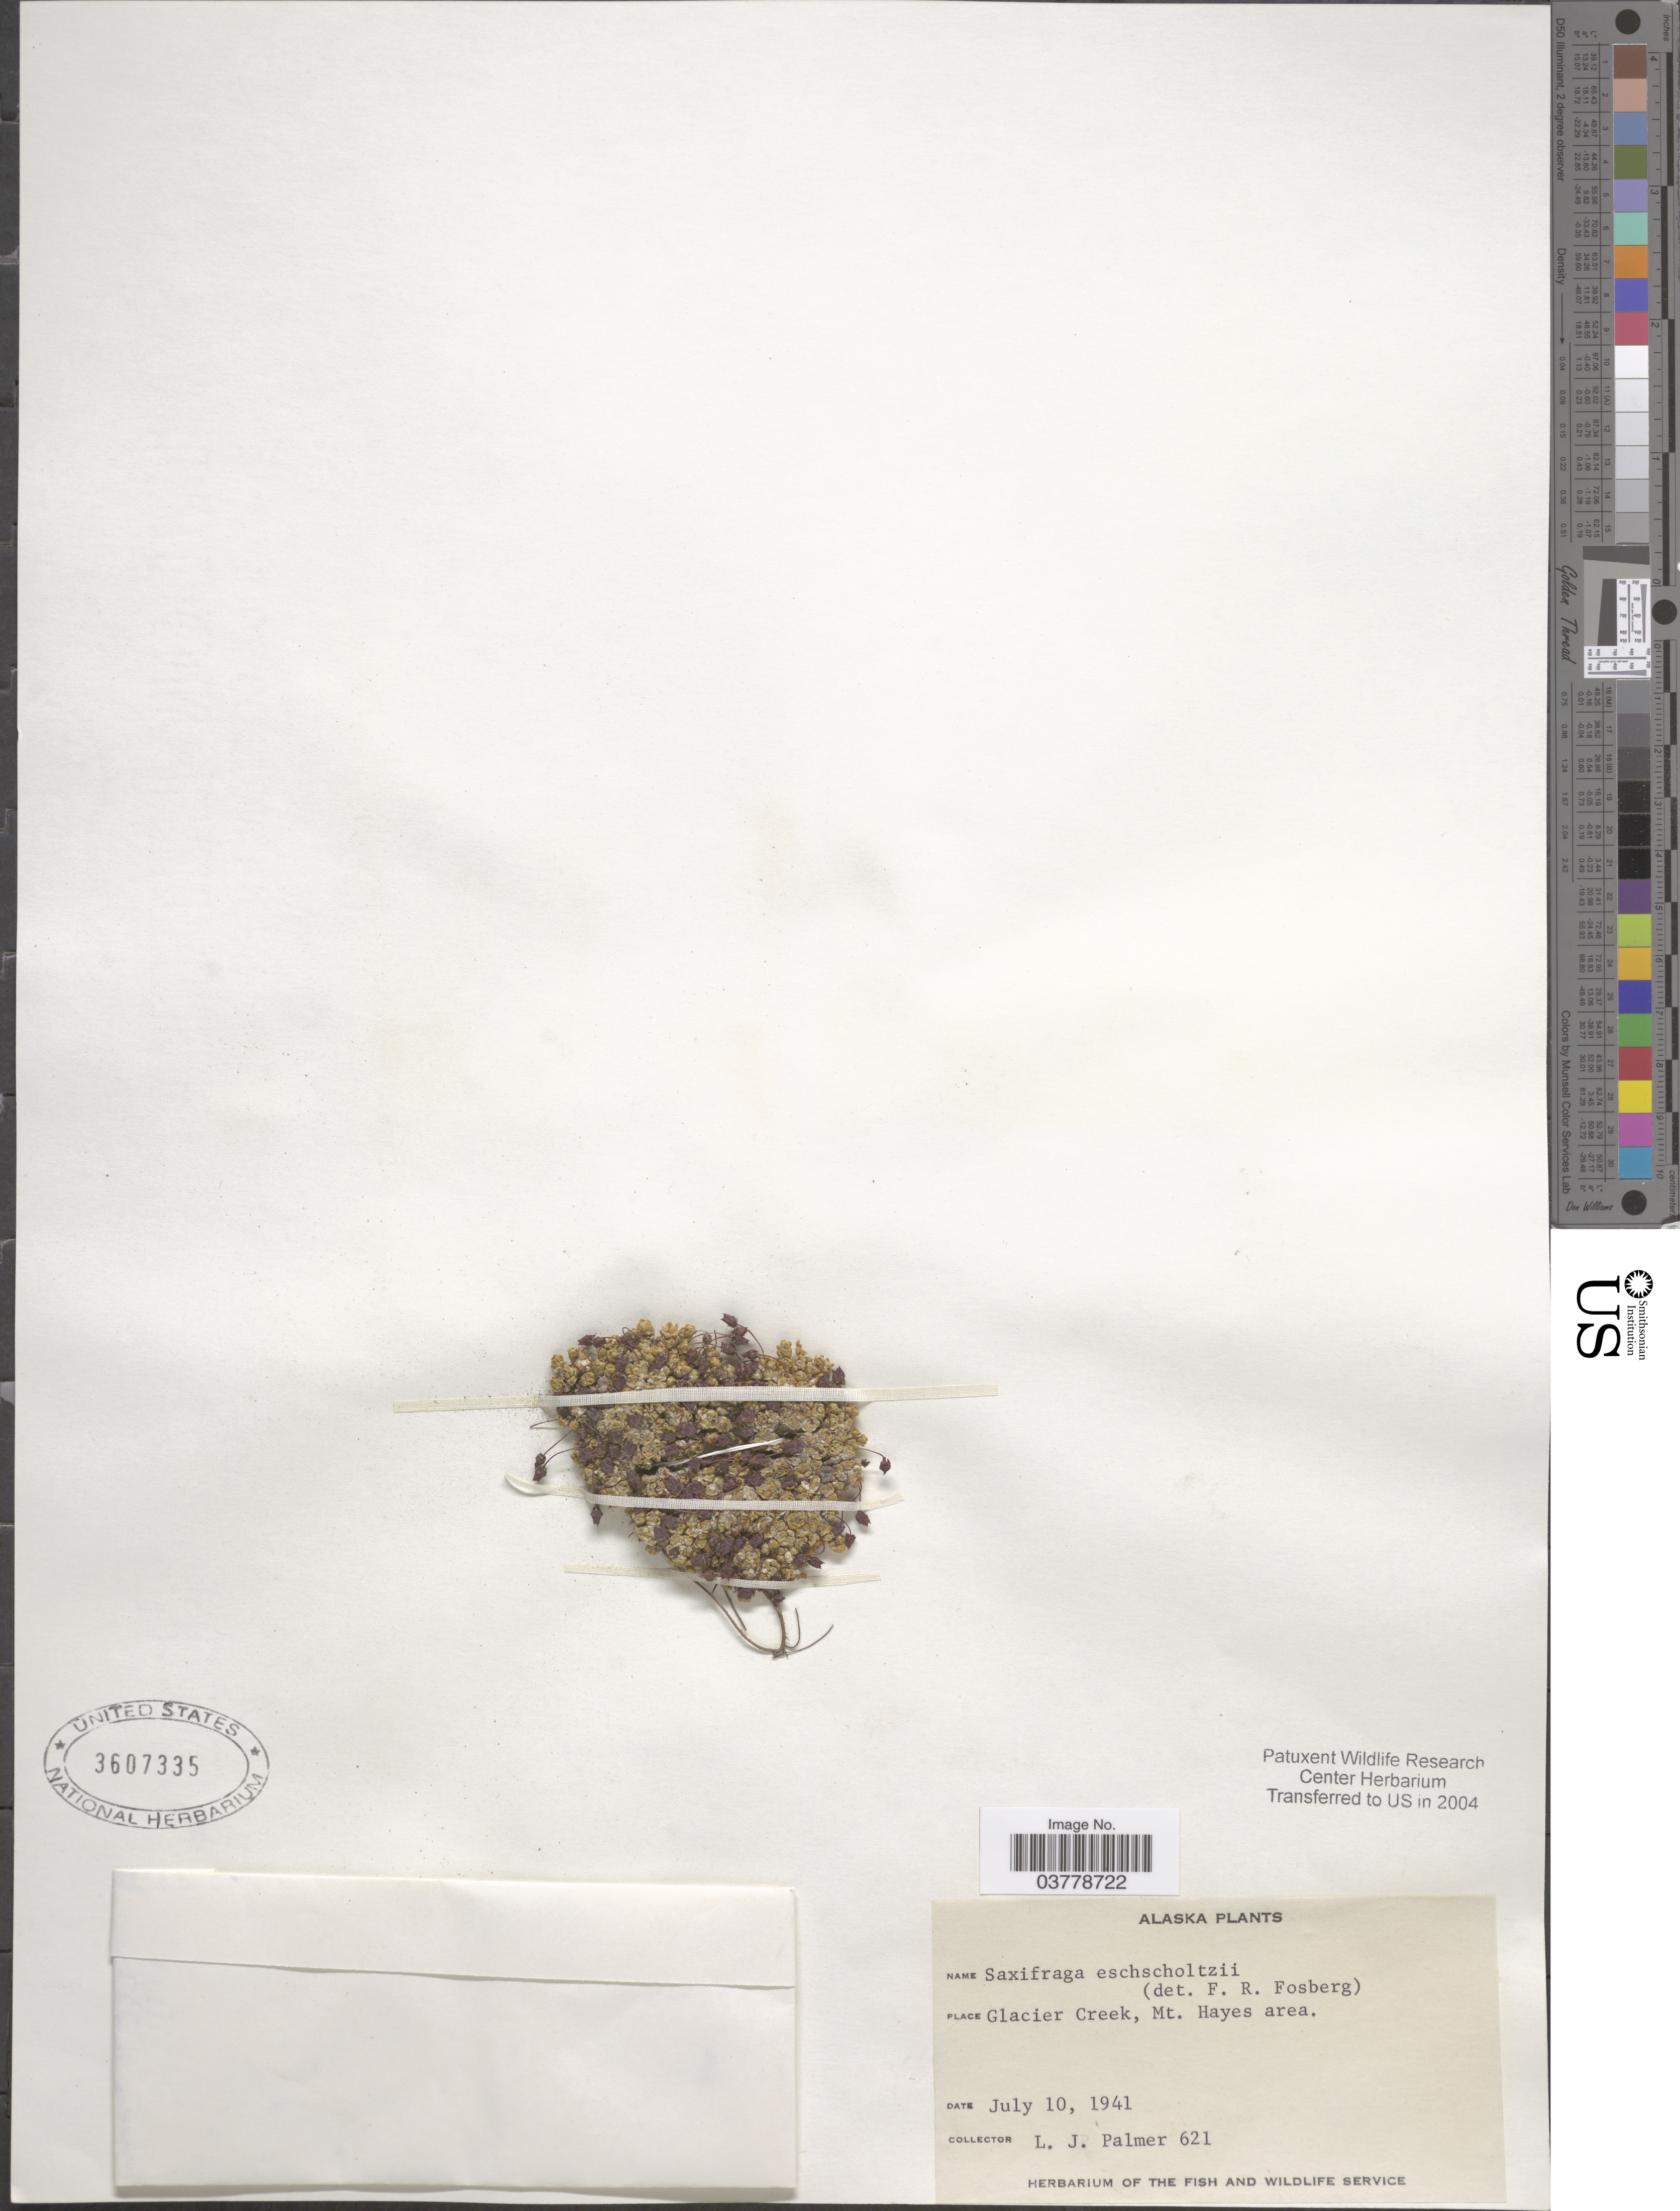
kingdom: Plantae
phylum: Tracheophyta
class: Magnoliopsida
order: Saxifragales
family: Saxifragaceae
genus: Saxifraga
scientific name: Saxifraga eschscholtzii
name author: Sternb.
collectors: L. J. Palmer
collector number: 621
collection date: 1941-07-10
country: United States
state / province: Alaska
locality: Glacier Creek, Mt. Hayes area.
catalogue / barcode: US 3607335